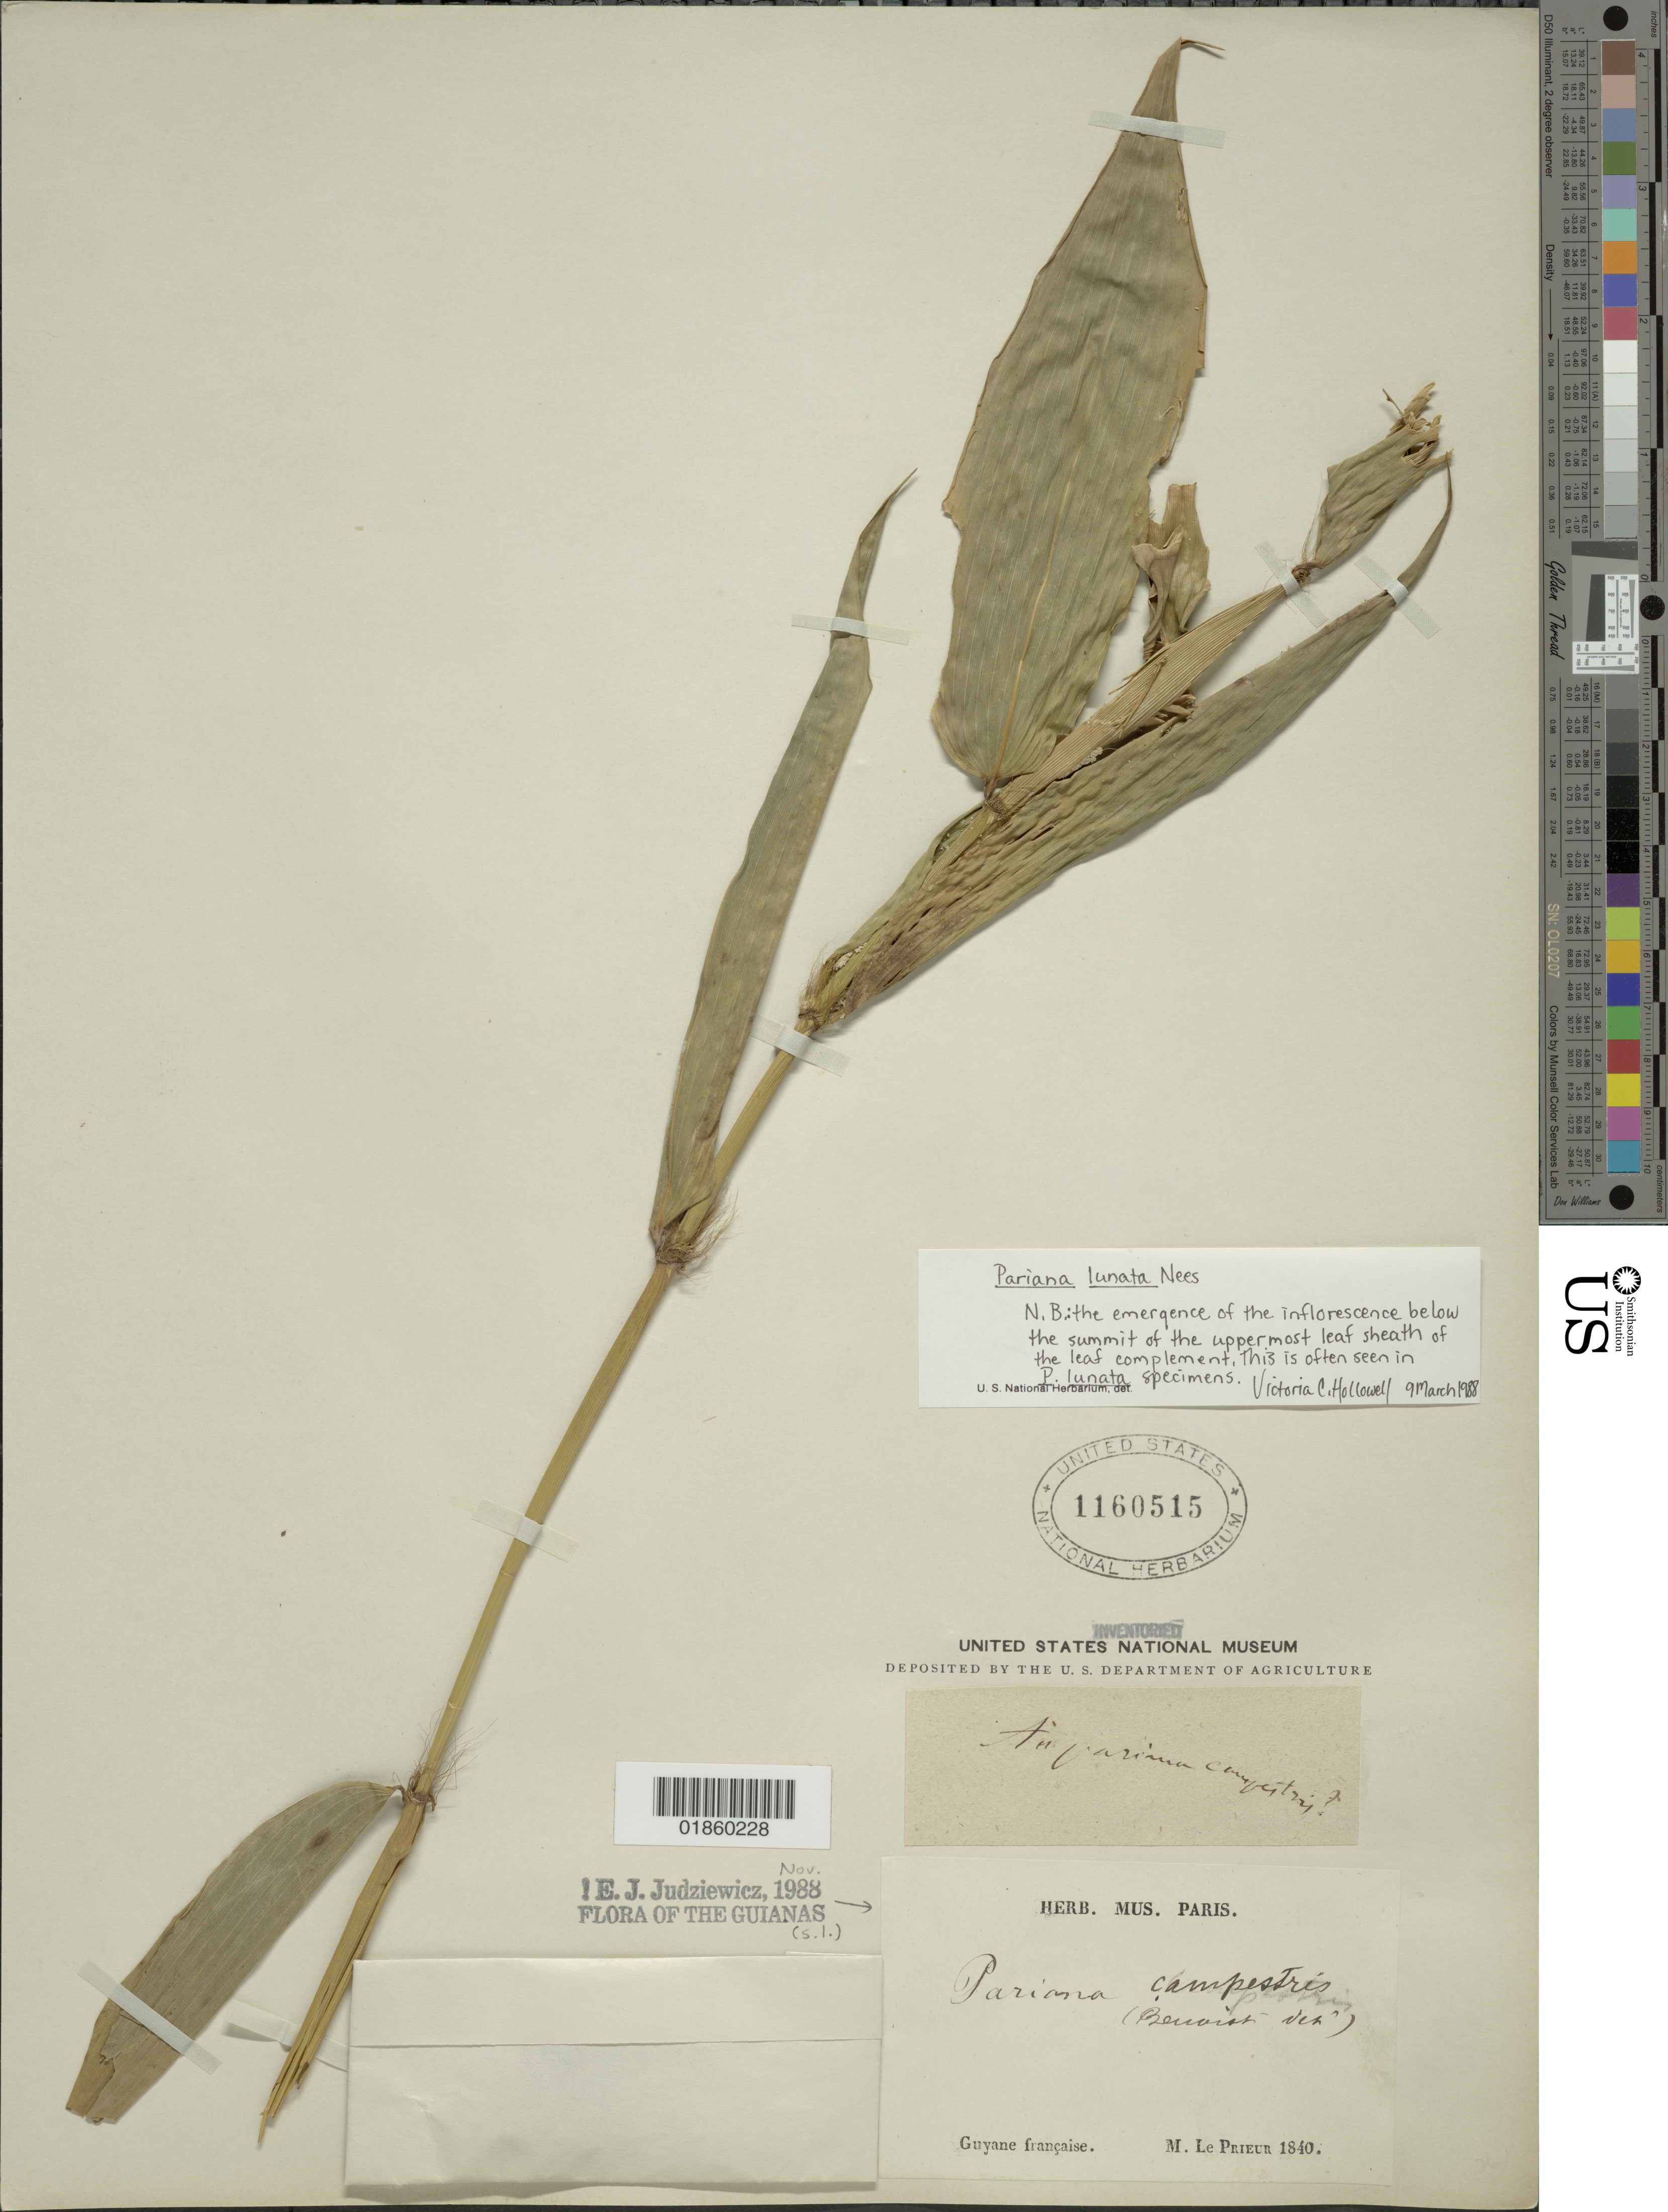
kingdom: Plantae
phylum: Tracheophyta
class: Liliopsida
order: Poales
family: Poaceae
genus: Pariana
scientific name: Pariana campestris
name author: Aubl.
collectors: F. M. R. Leprieur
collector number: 1840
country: French Guiana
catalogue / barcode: US 1160515